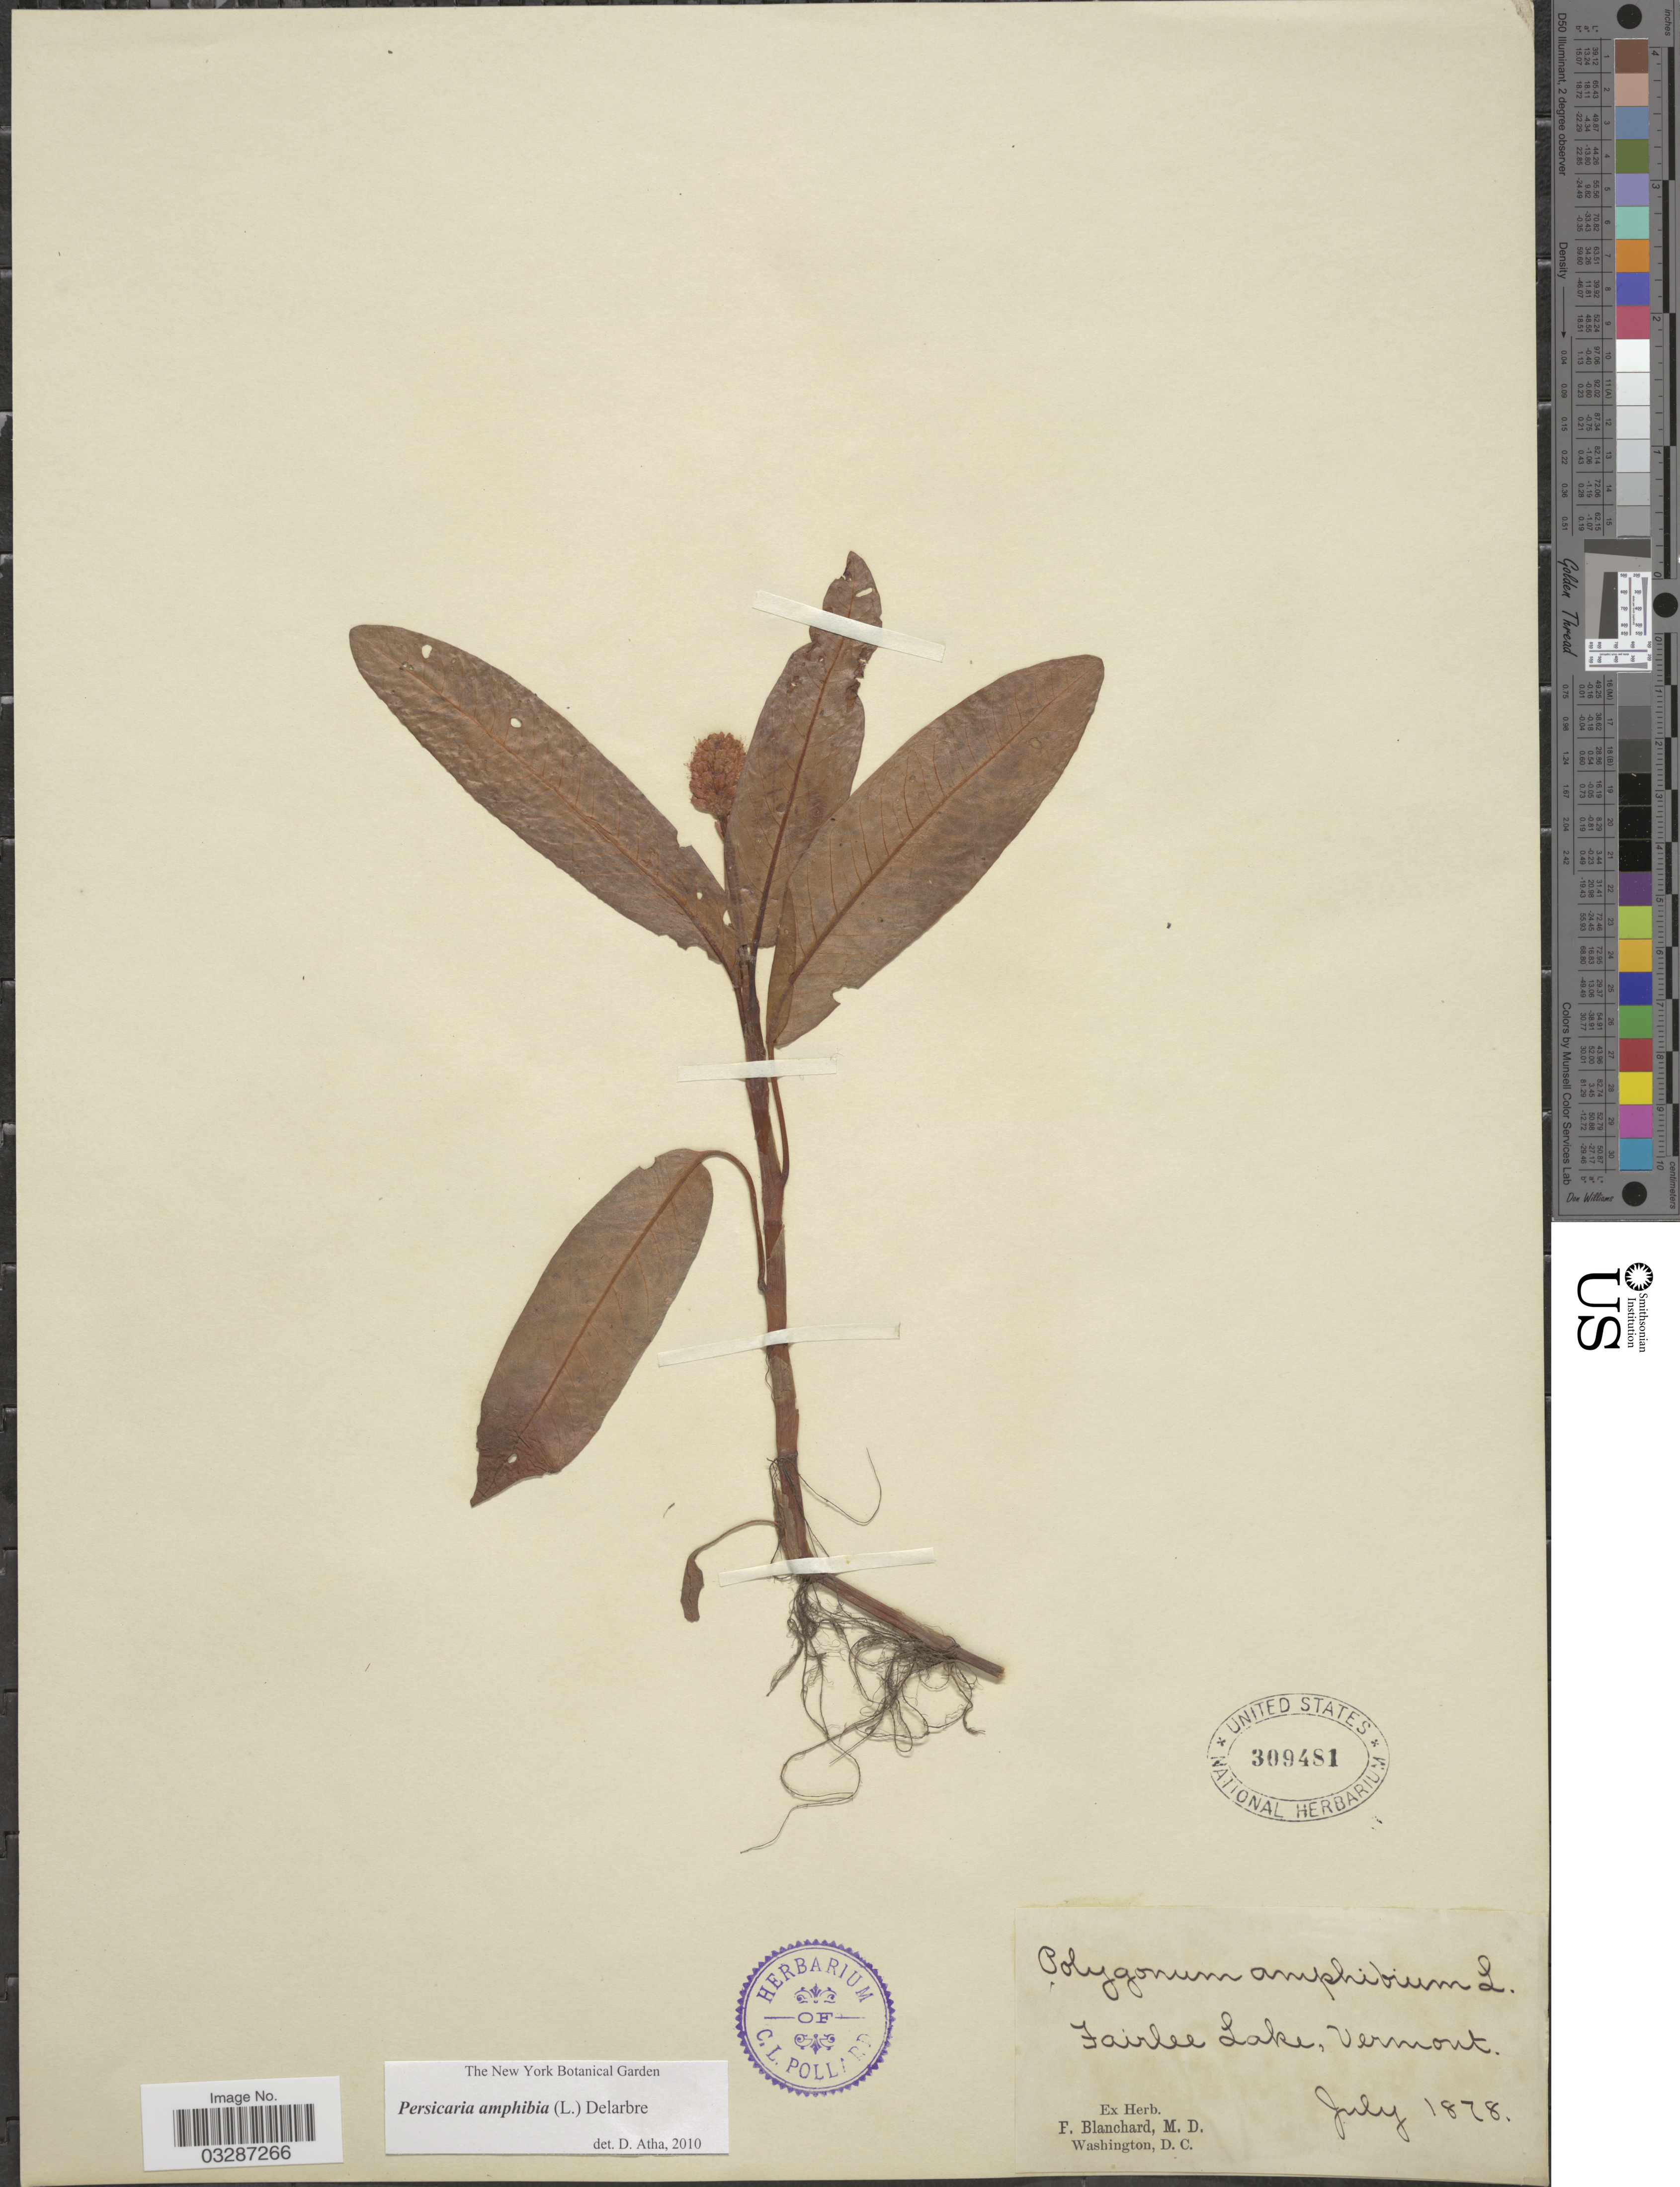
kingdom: Plantae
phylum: Tracheophyta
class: Magnoliopsida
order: Caryophyllales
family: Polygonaceae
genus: Persicaria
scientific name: Persicaria amphibia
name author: (L.) Delarbre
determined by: Atha, D. E.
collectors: ex herb. F. Blanchard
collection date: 1878-07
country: United States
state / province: Vermont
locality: Fairlee Lake.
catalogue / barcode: US 309481